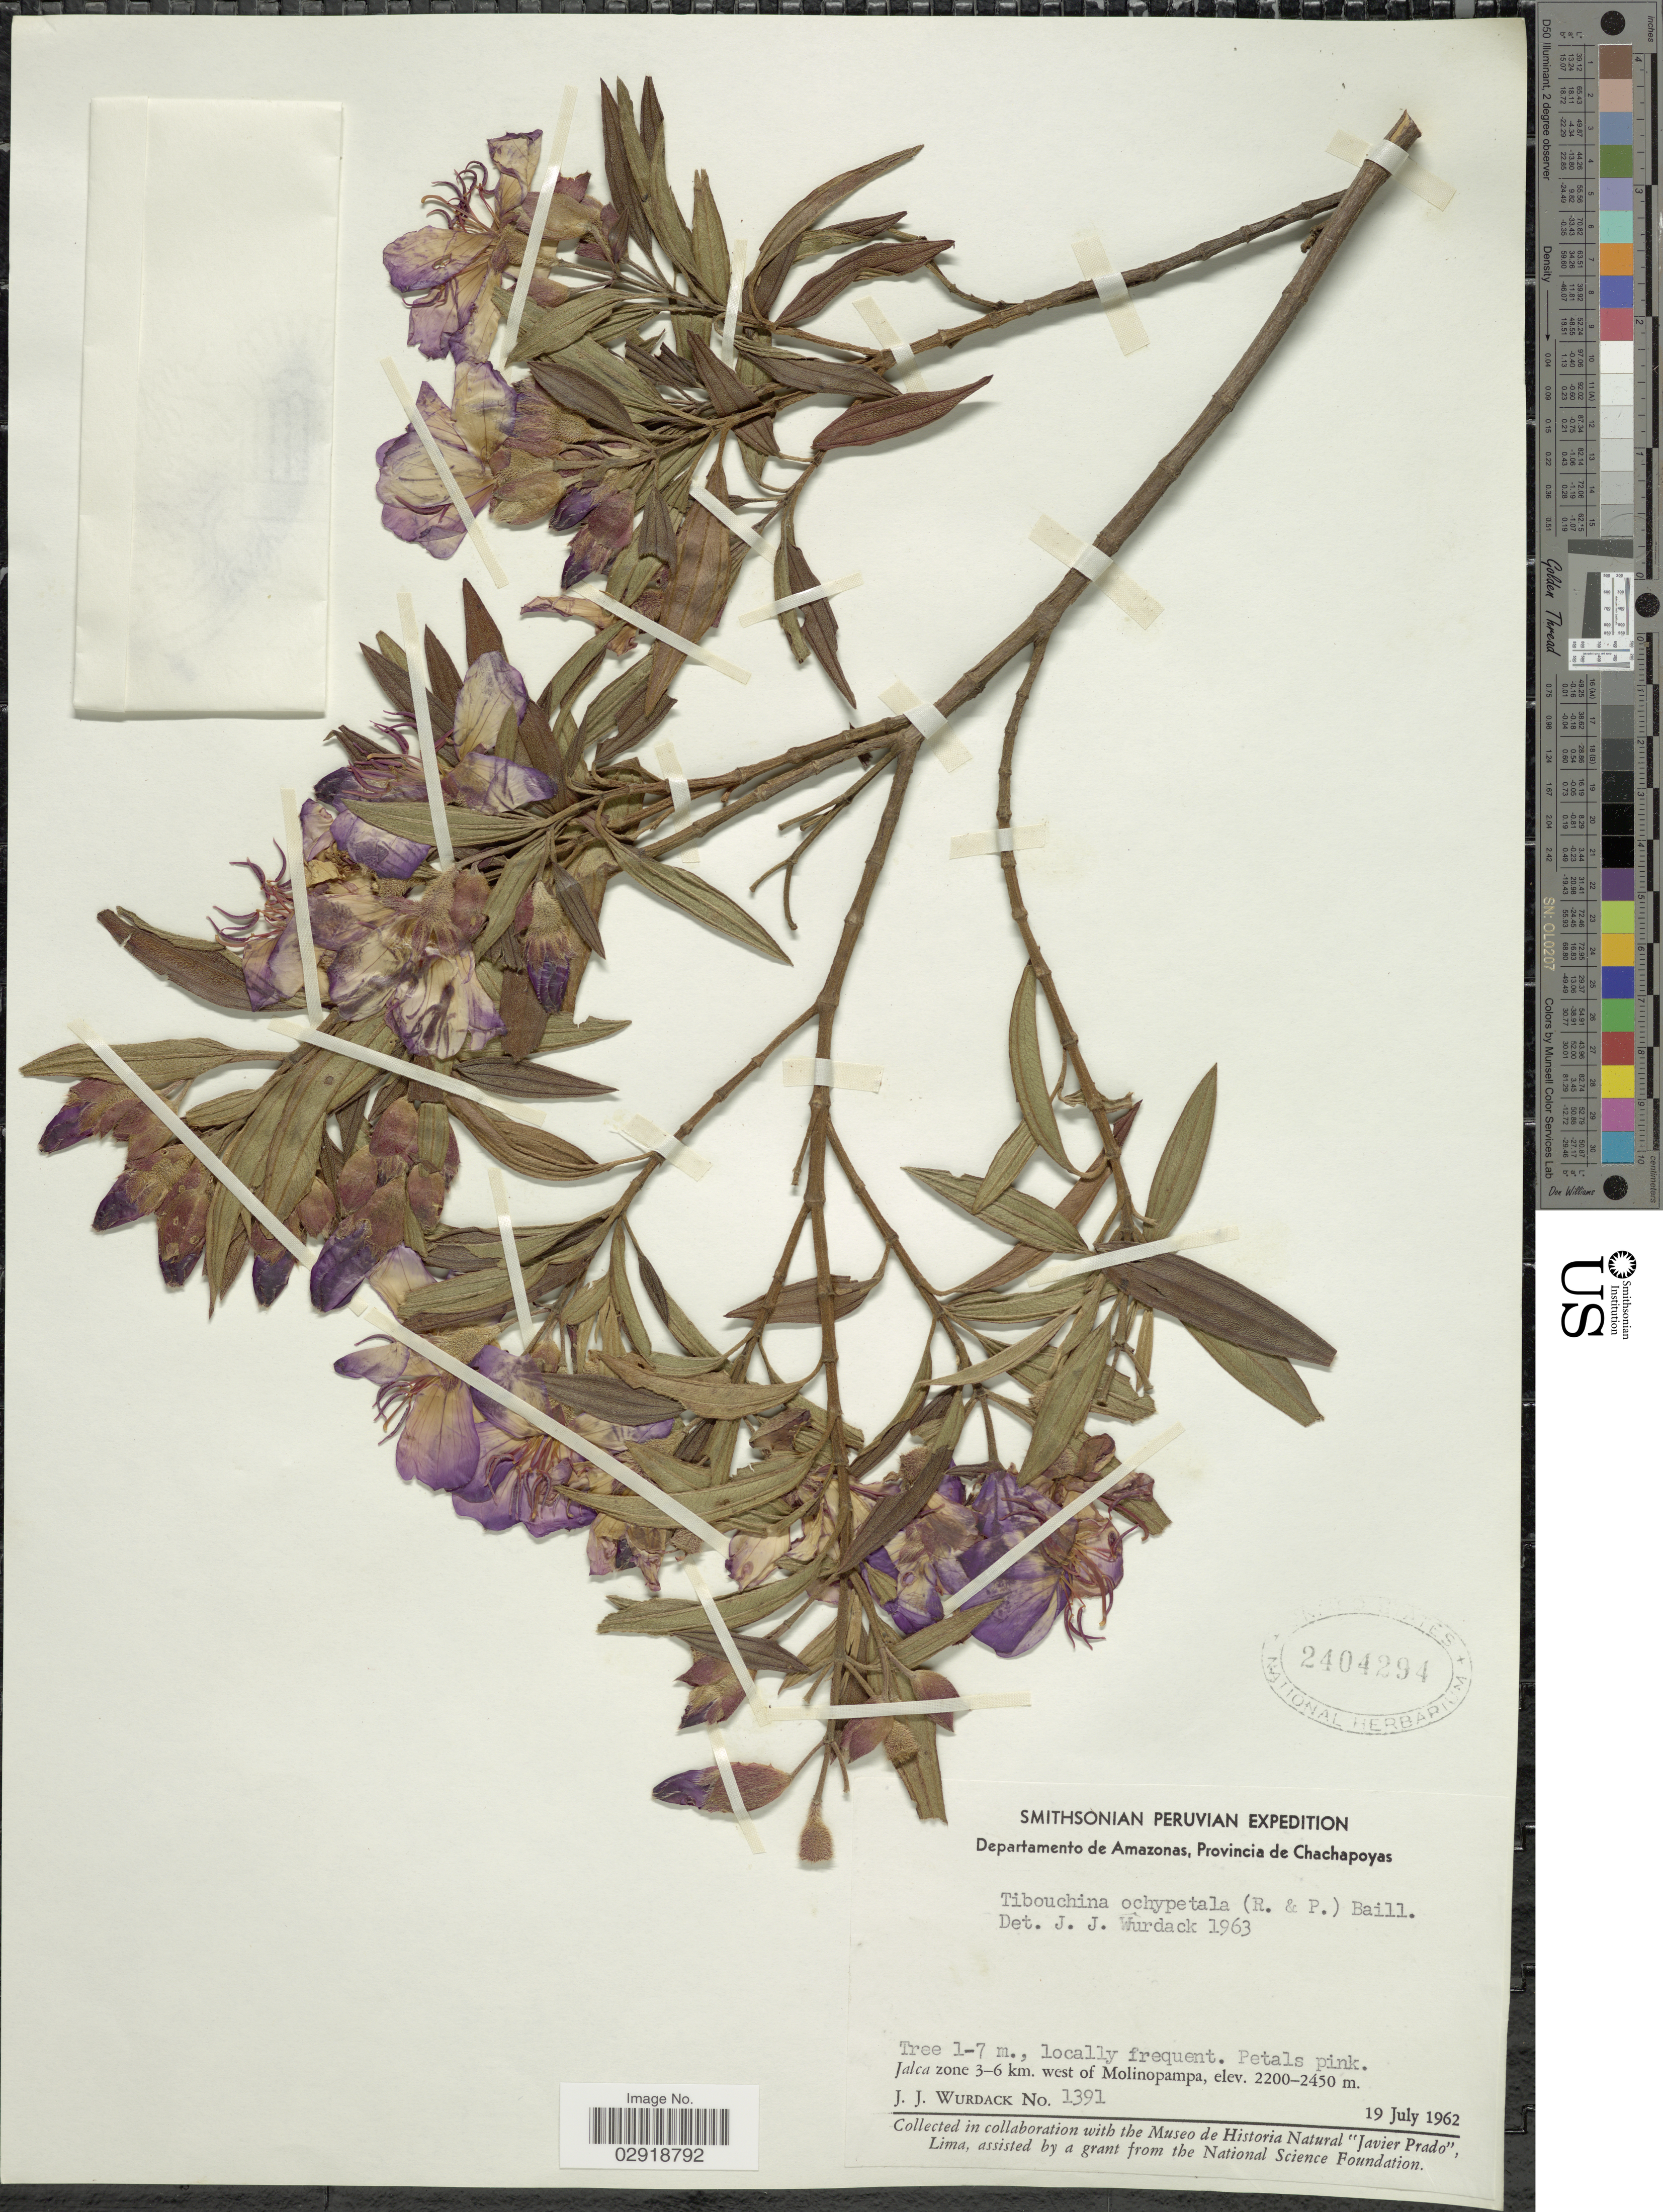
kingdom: Plantae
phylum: Tracheophyta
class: Magnoliopsida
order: Myrtales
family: Melastomataceae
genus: Pleroma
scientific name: Pleroma ochypetalum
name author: (Ruiz & Pav.) D. Don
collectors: J. J. Wurdack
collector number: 1391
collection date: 1962-07-19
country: Peru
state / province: Amazonas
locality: Departamento de Amazonas, Provincia de Chachapoyas. Jalca zone 3-6 km. west of Molinopampa.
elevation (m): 2200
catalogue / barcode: US 2404294